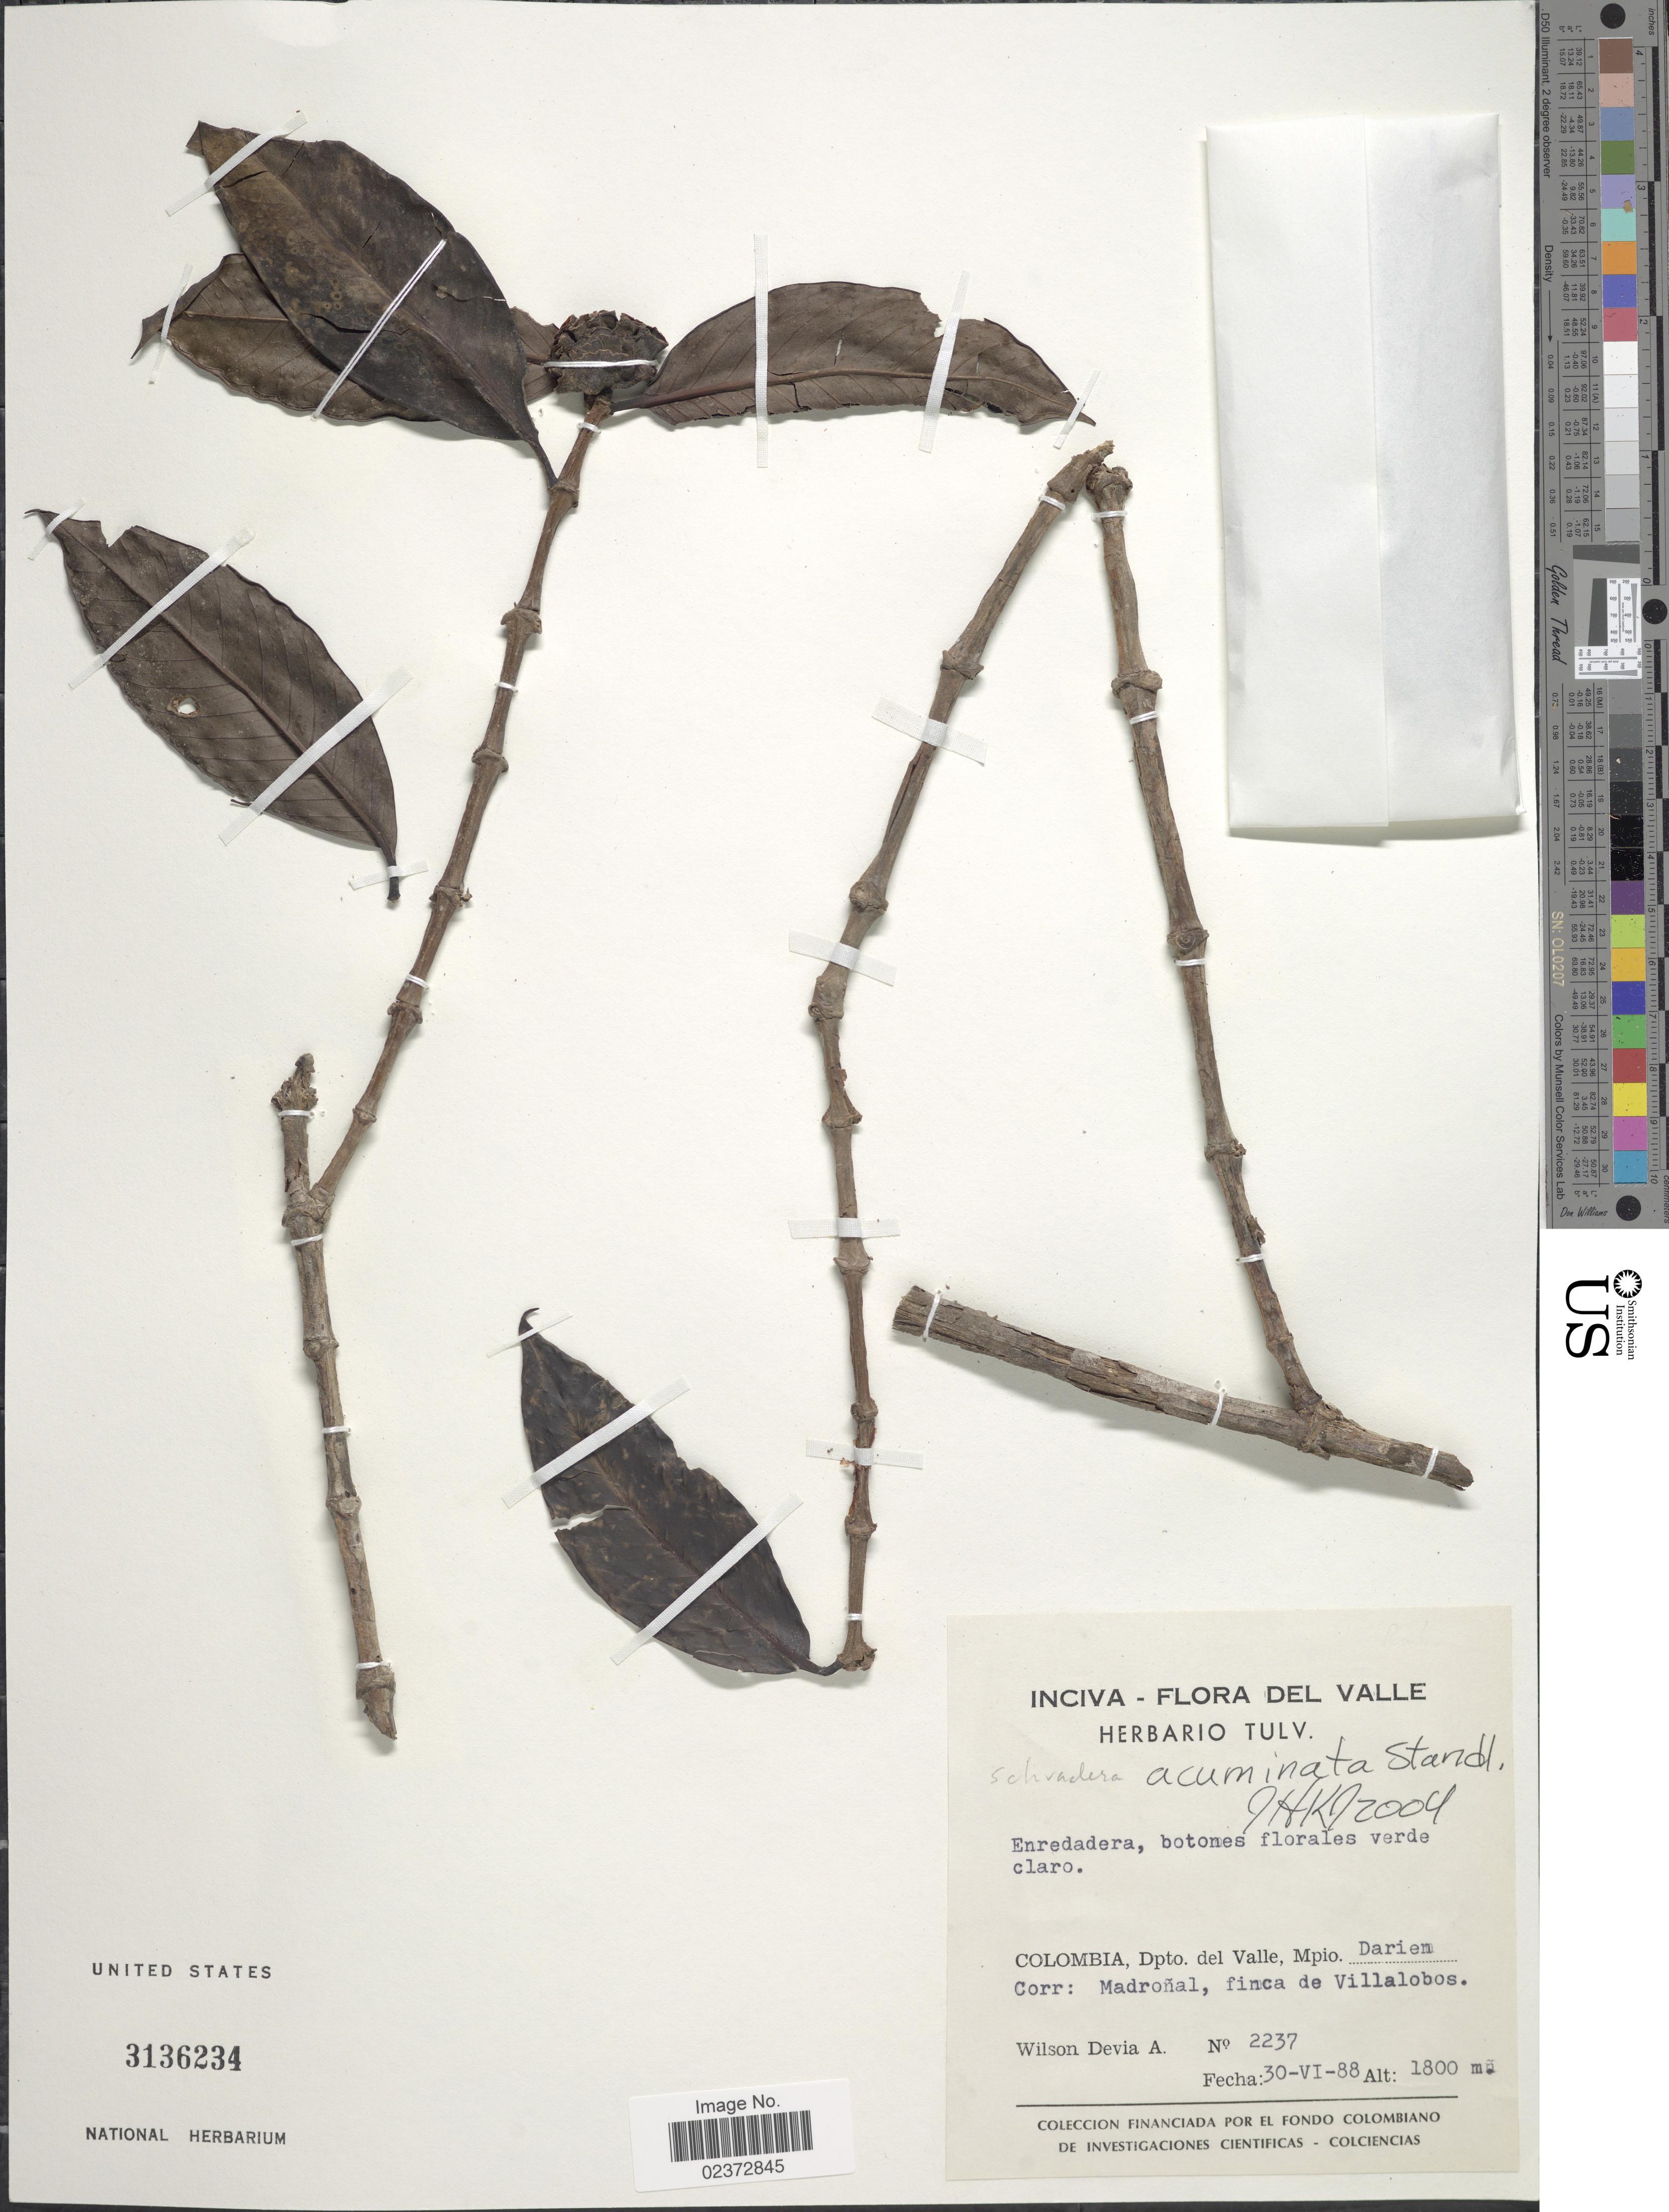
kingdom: Plantae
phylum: Tracheophyta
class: Magnoliopsida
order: Gentianales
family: Rubiaceae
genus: Schradera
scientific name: Schradera acuminata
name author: Standl.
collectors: W. Devia A.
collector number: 2237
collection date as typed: Transcribed d/m/y: 30/6/88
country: Colombia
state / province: Valle del Cauca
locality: Dpto del valle, Mpio Dariem, Corr: Madroñal, finca de Villalobos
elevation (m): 1800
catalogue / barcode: US 3136234